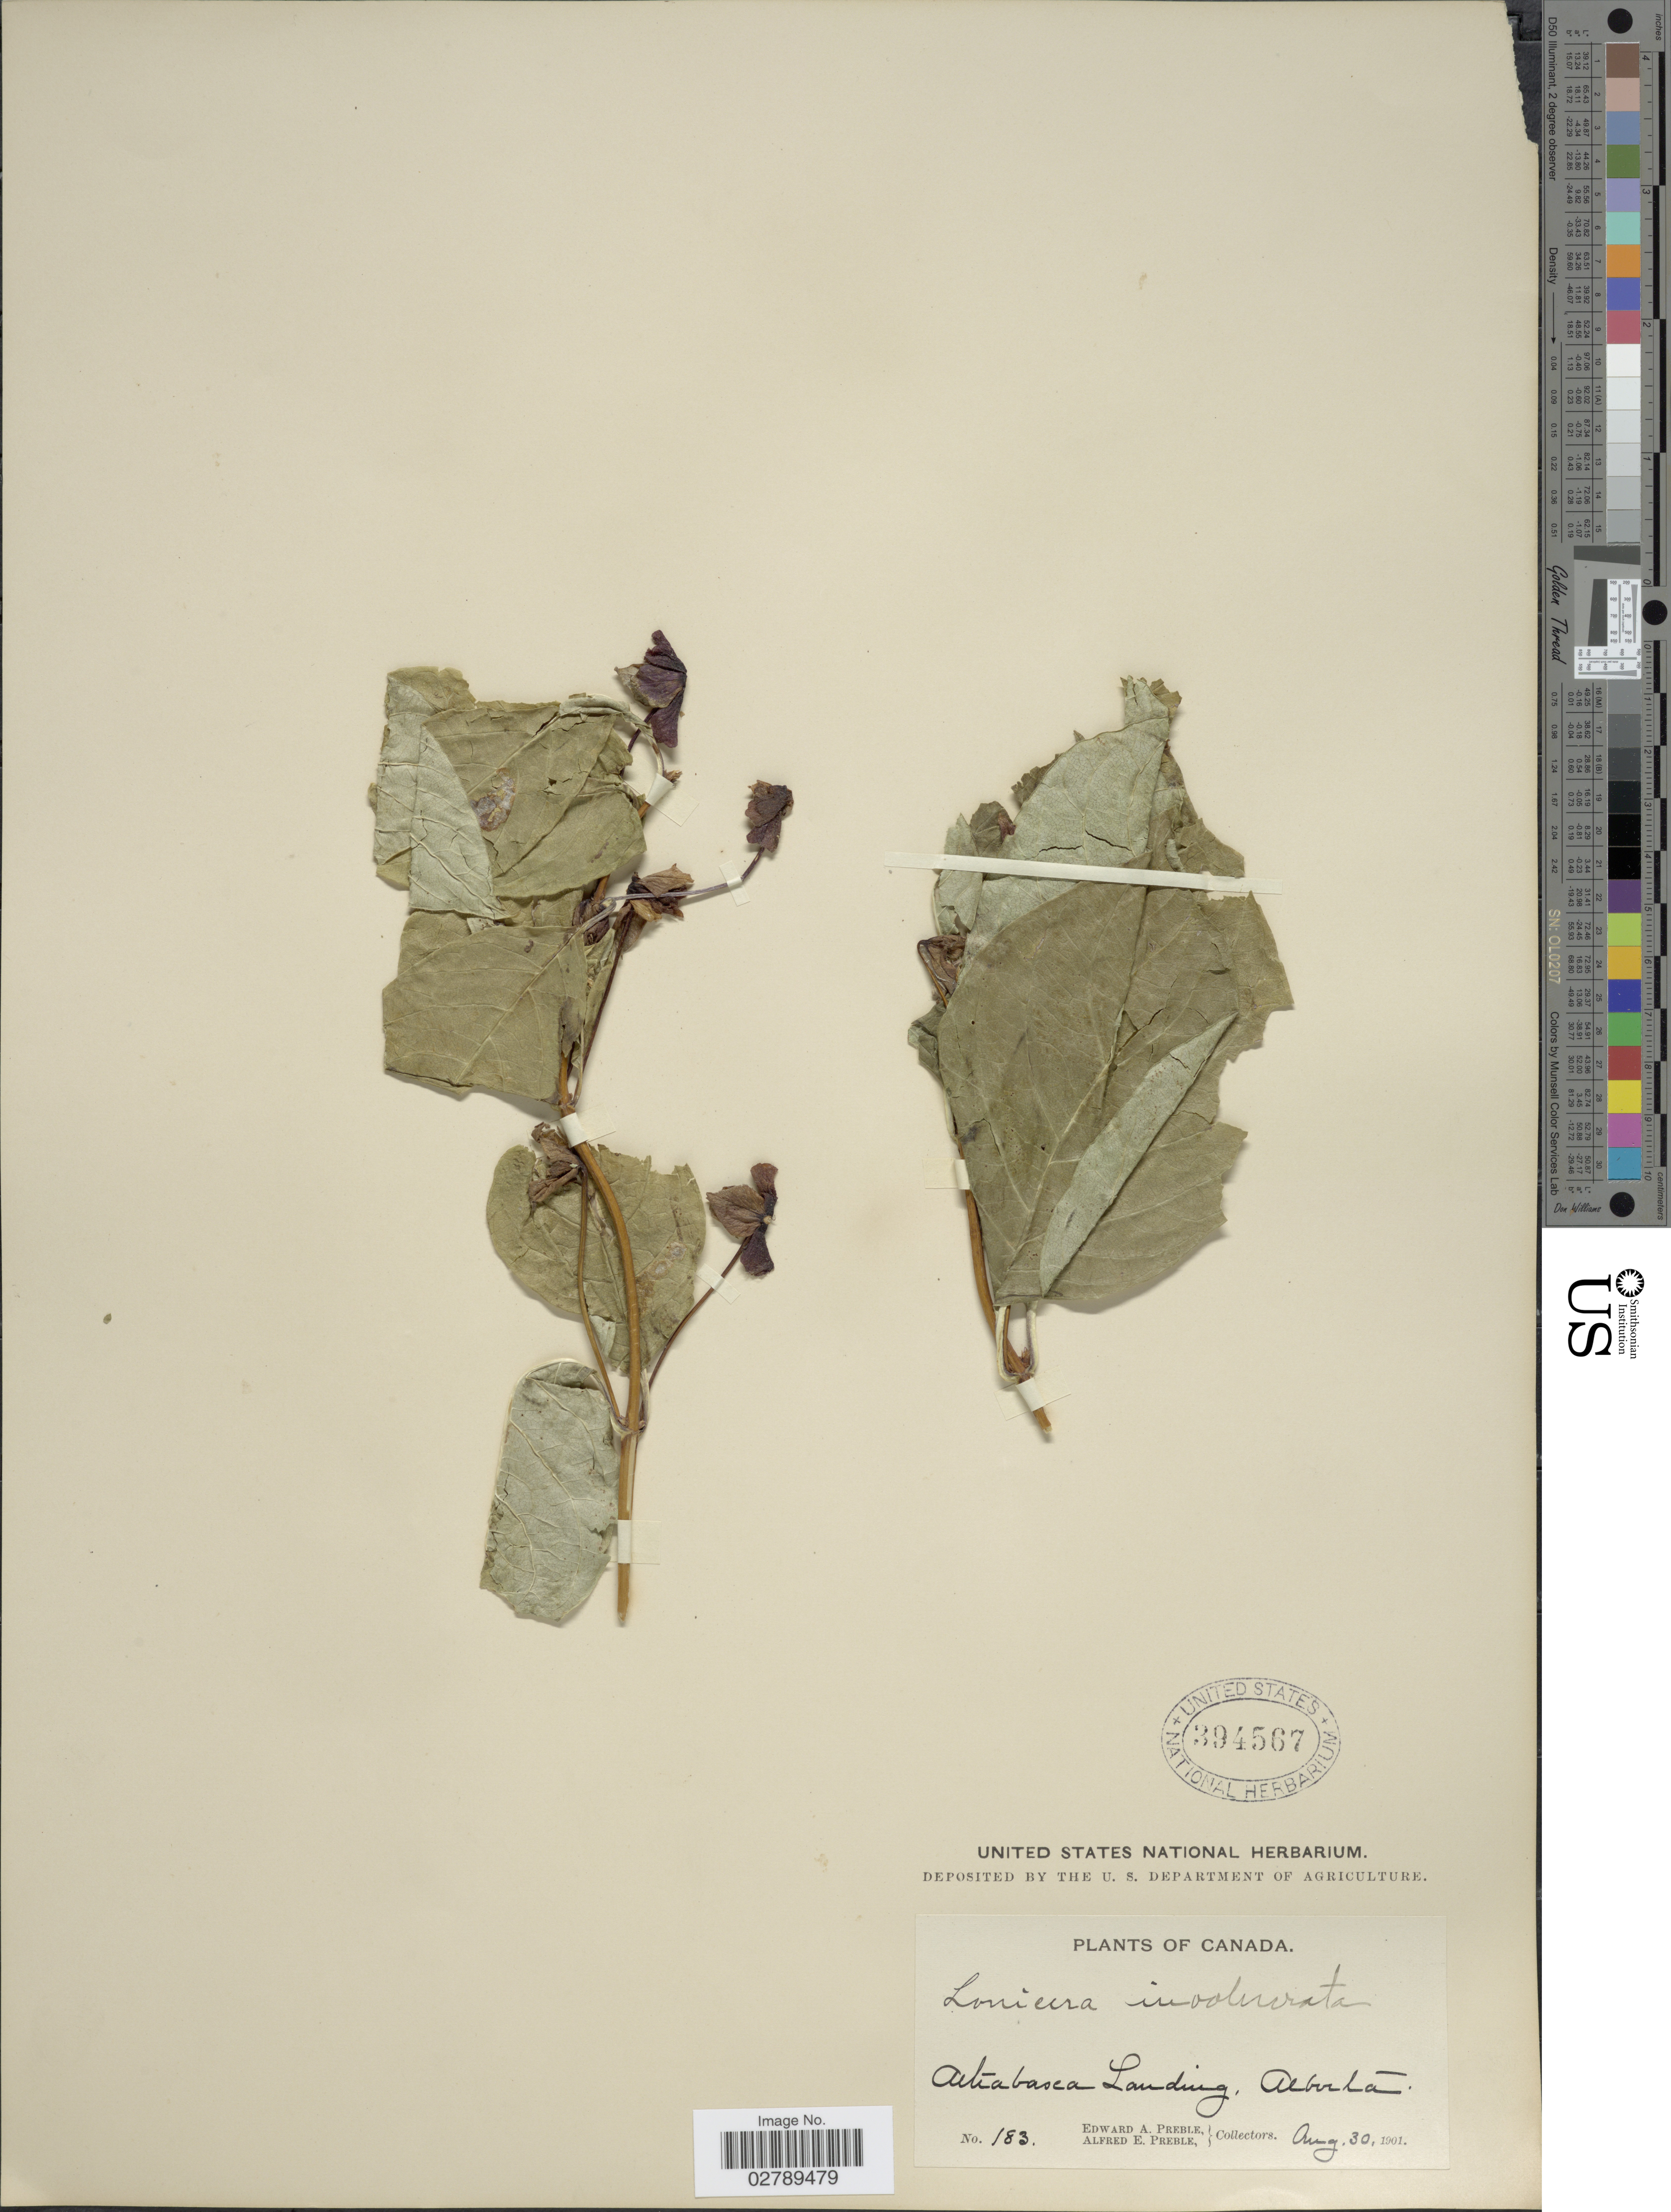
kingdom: Plantae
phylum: Tracheophyta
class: Magnoliopsida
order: Dipsacales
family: Caprifoliaceae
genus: Lonicera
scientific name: Lonicera involucrata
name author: (Richardson) Banks ex Spreng.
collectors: E. Preble & A. Preble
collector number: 183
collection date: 1901-08-30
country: Canada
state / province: Alberta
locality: Athabasca Landing.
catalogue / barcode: US 394567